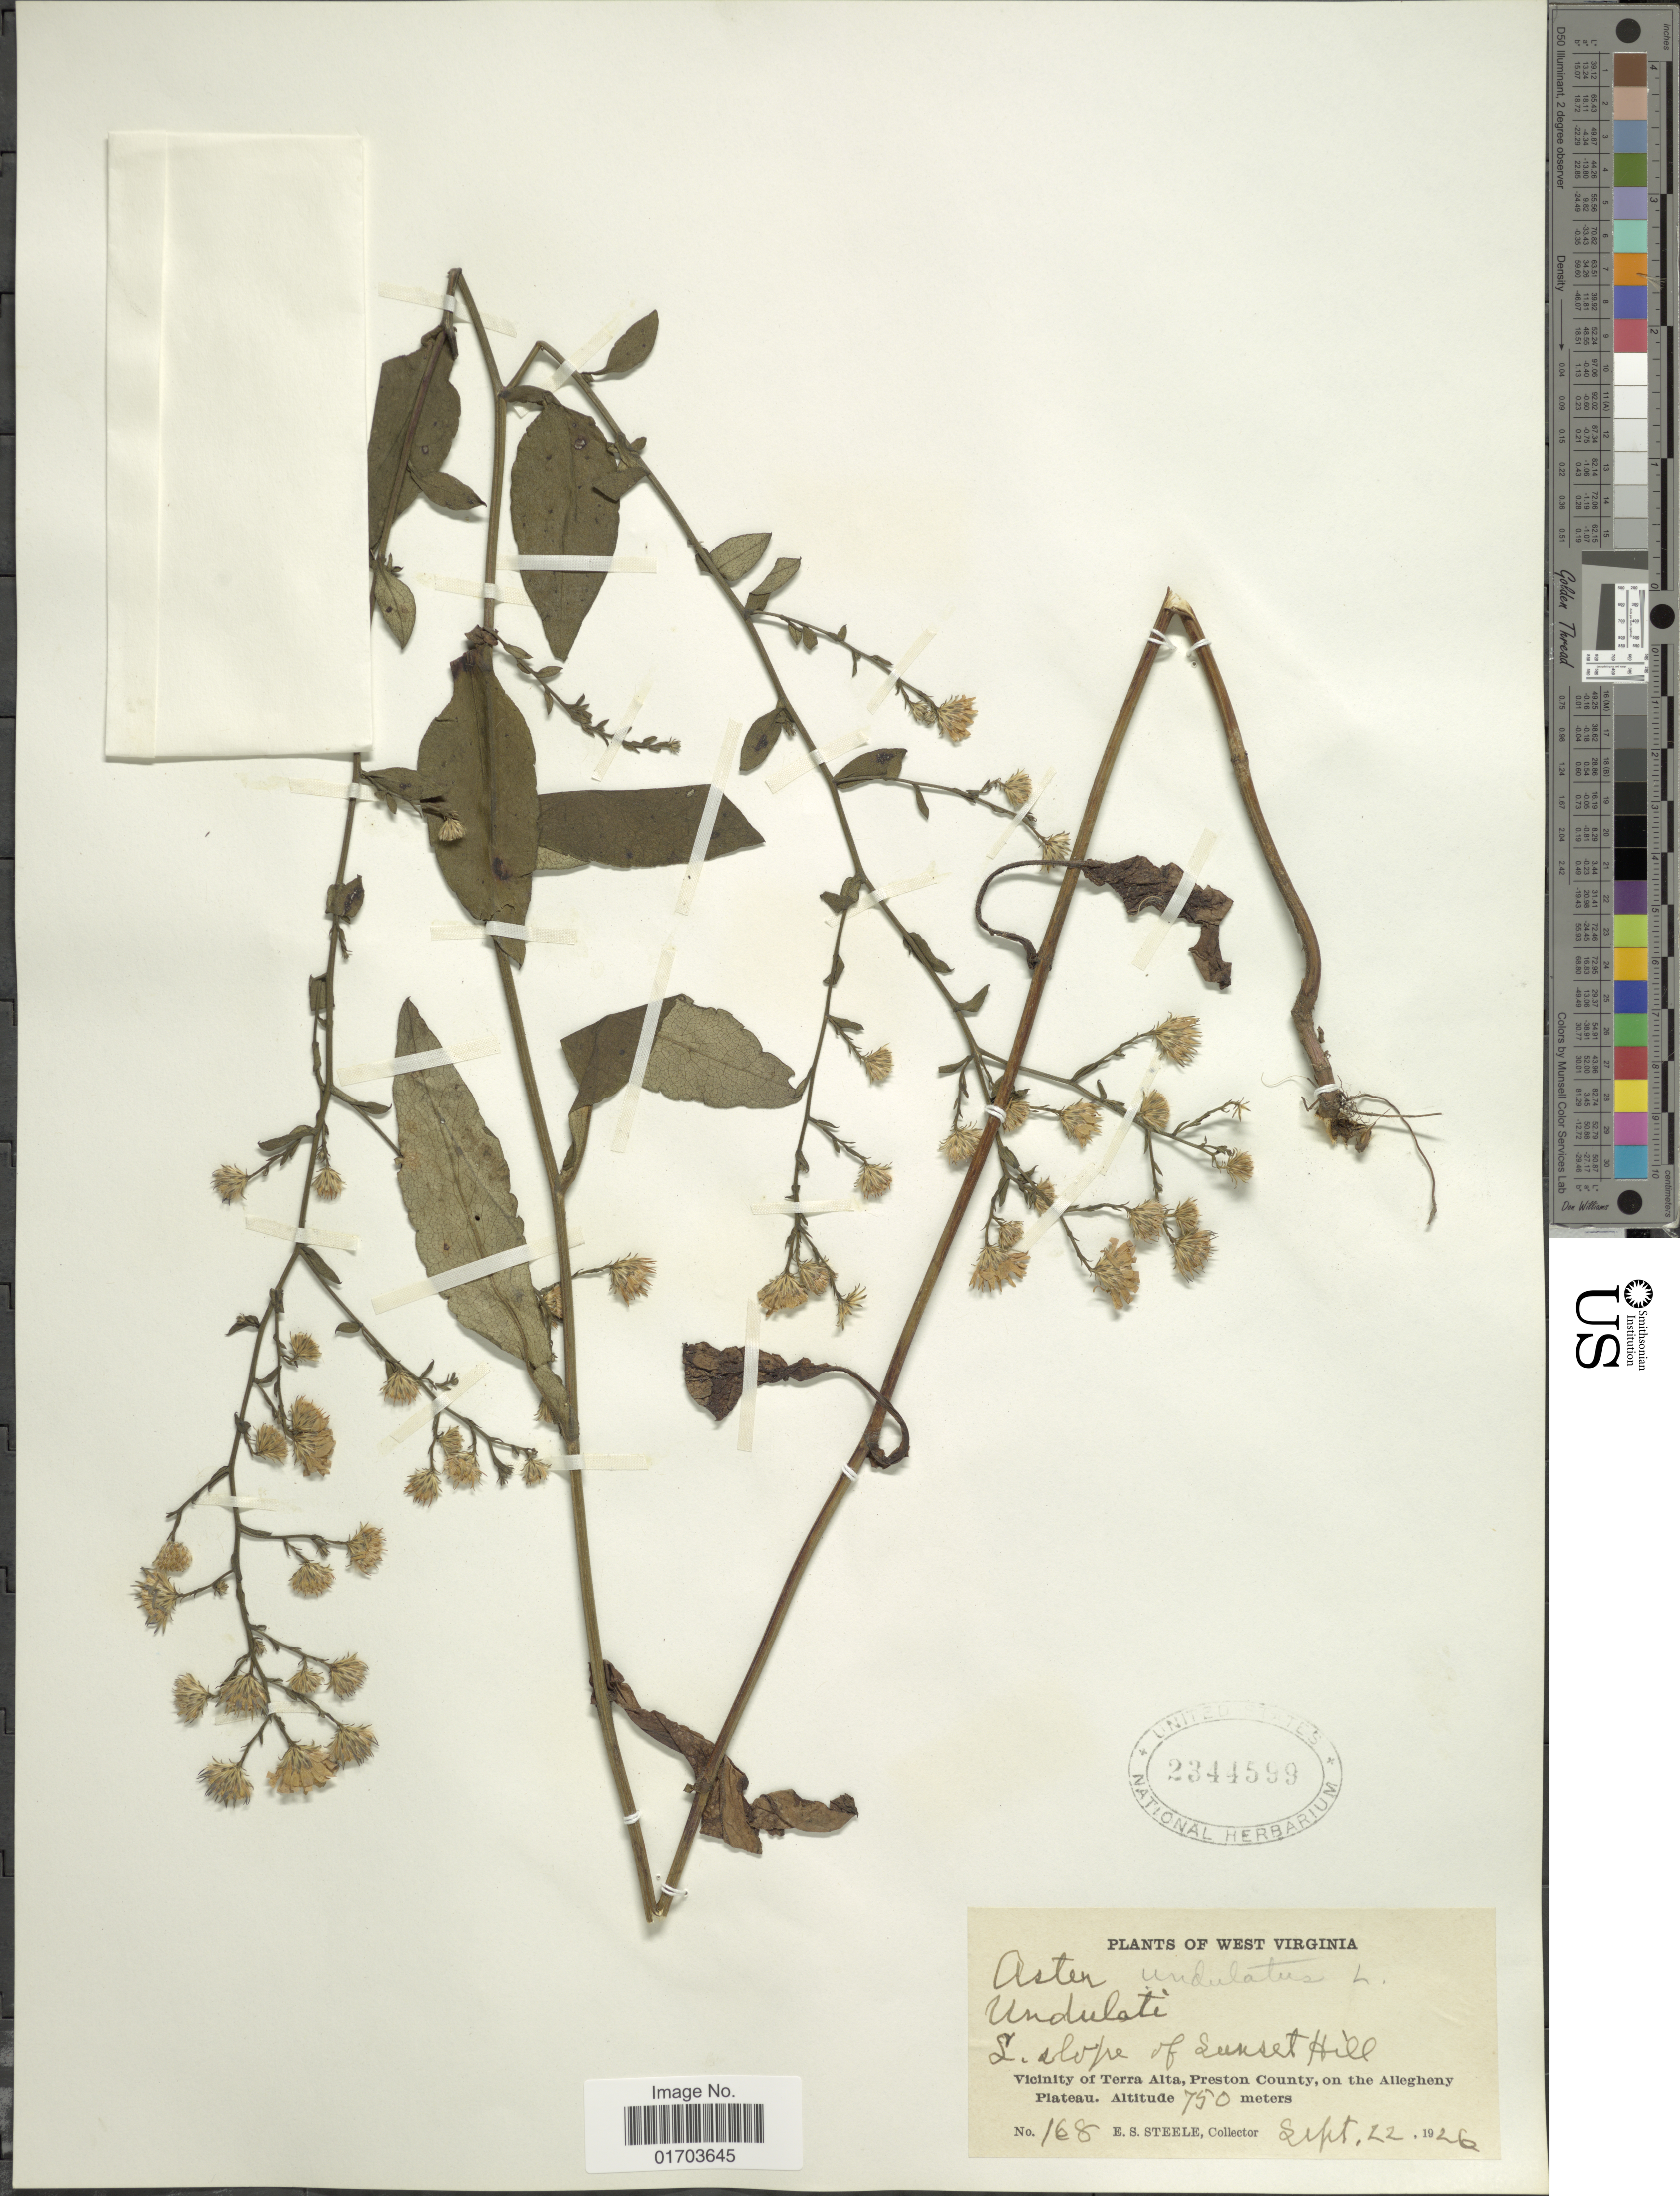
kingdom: Plantae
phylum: Tracheophyta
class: Magnoliopsida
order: Asterales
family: Asteraceae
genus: Symphyotrichum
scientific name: Symphyotrichum undulatum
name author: (L.) G.L. Nesom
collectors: E. Steele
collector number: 168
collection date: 1926-09-22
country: United States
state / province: West Virginia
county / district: Preston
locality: S. slope of Sunset Hill. Vicinity of Terra Alta, Preston County, on the Allegheny Plateau.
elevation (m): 750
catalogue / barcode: US 2344599